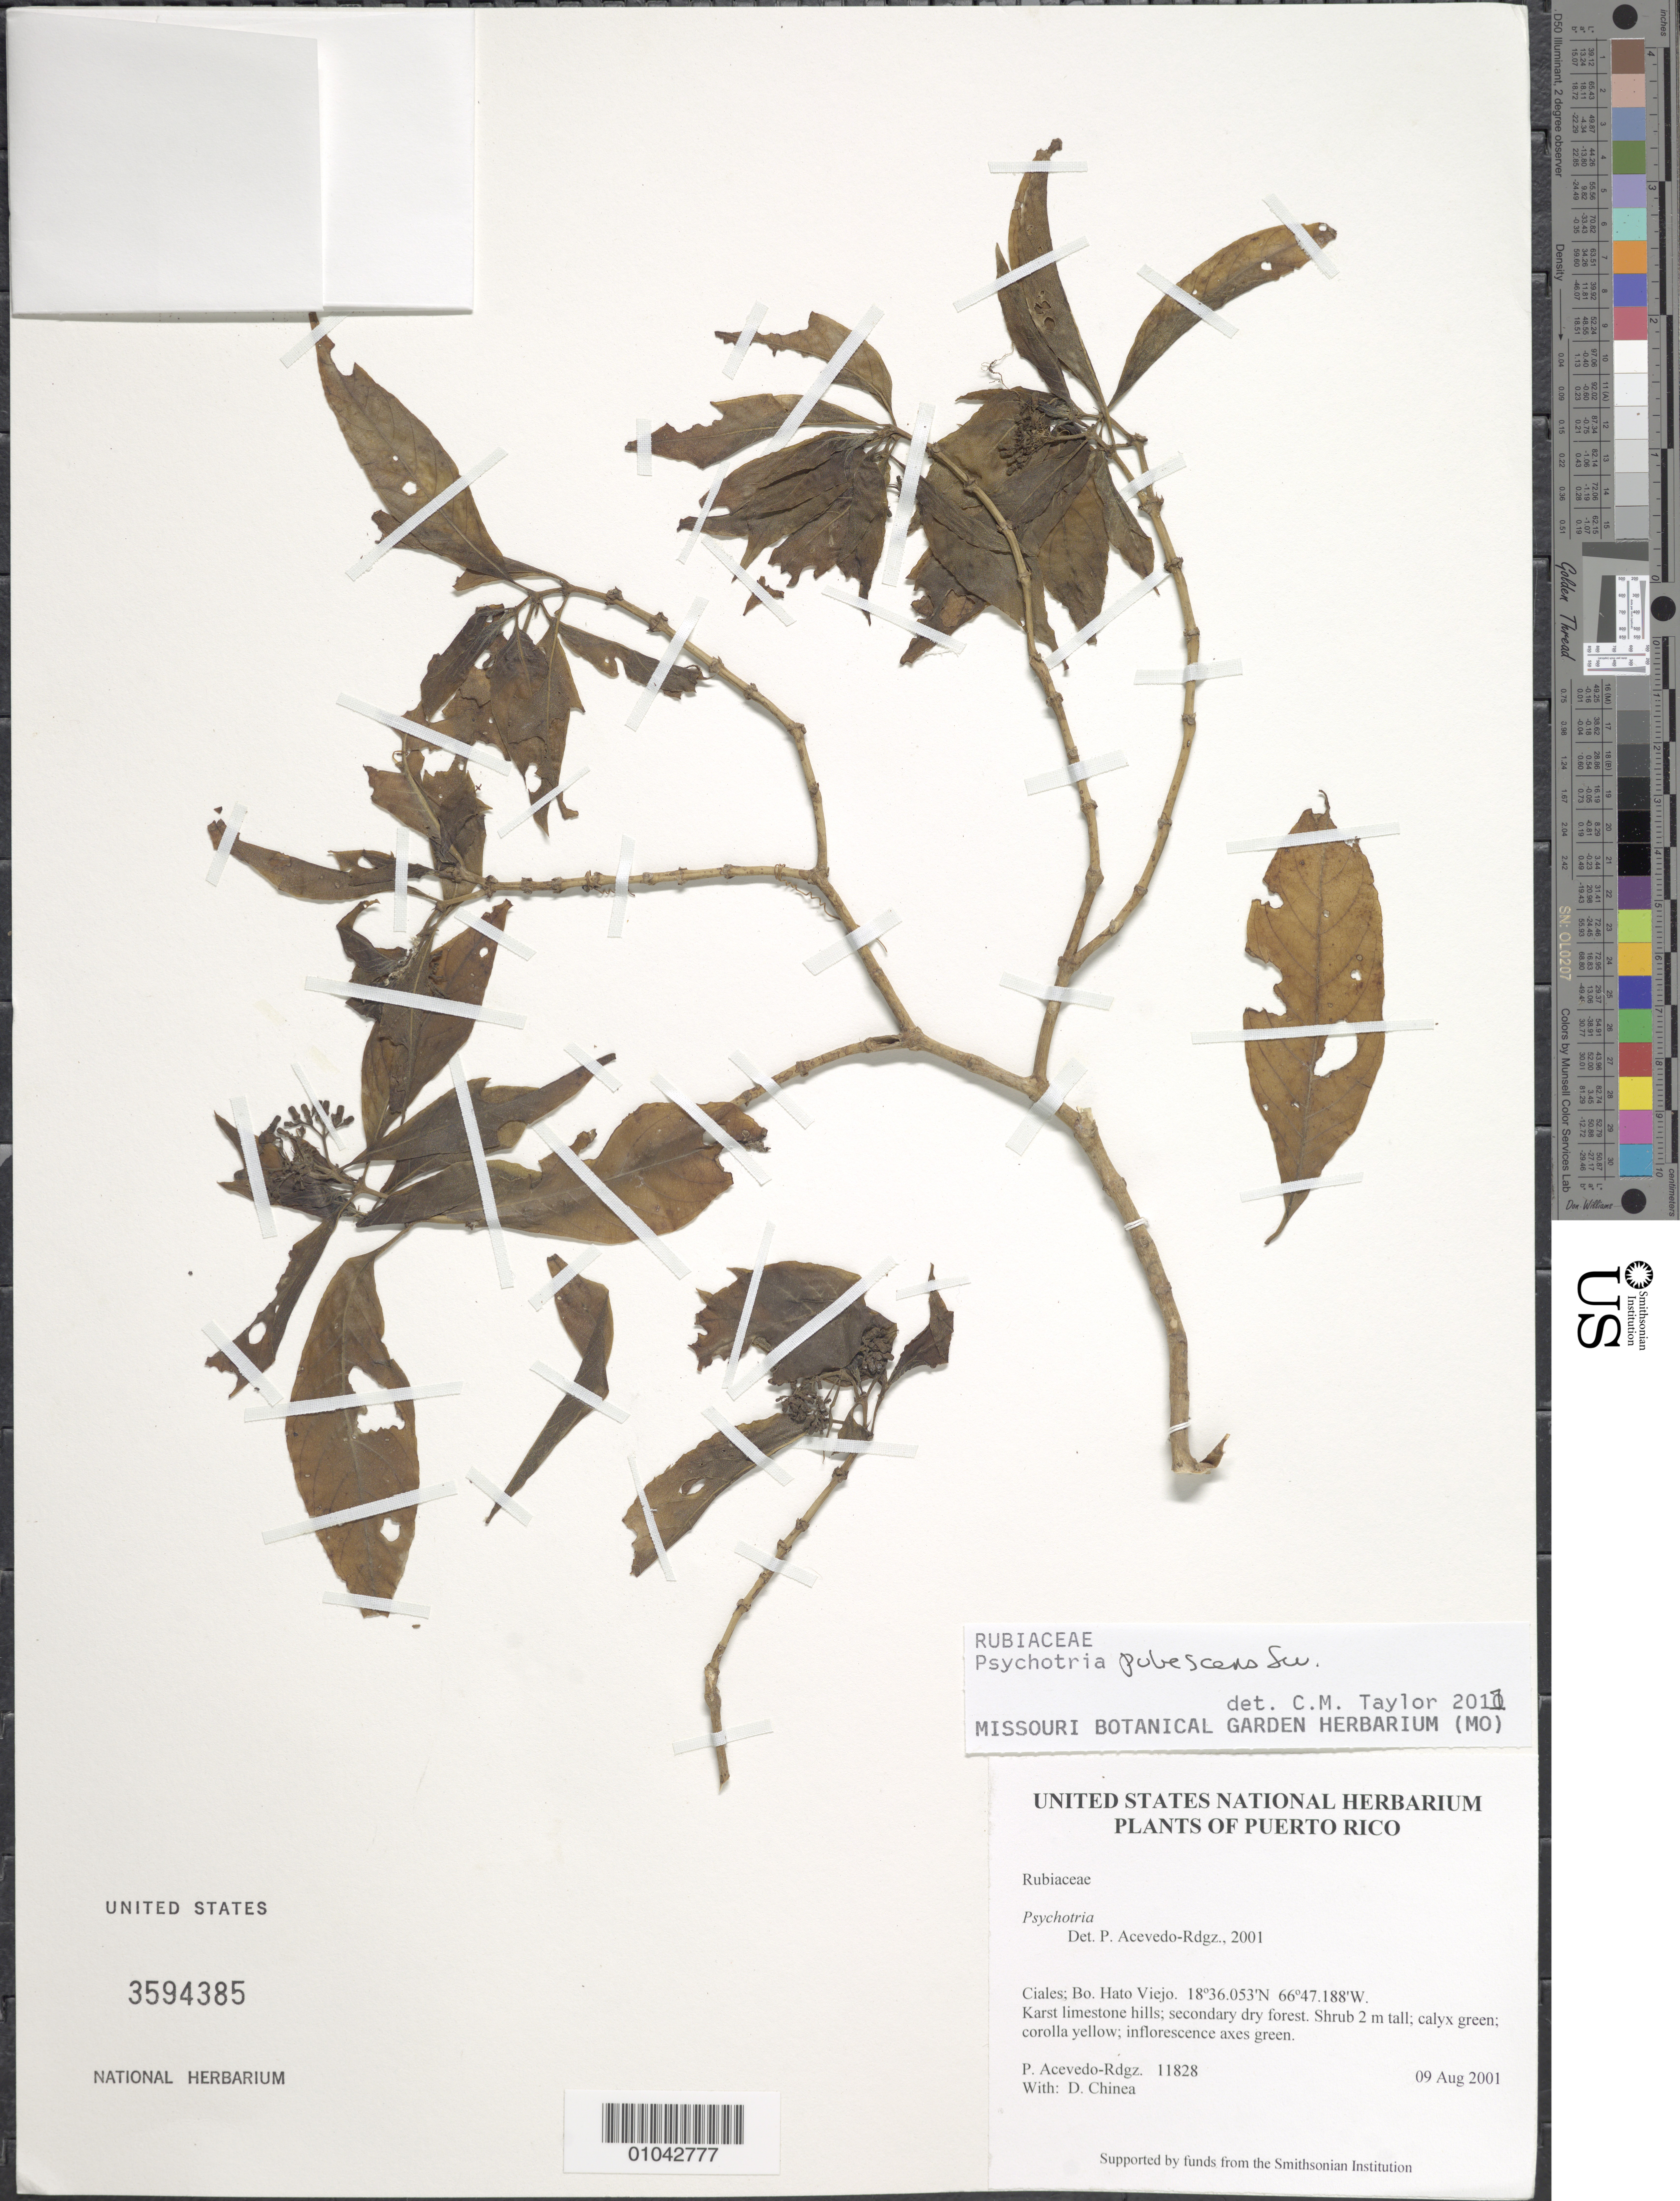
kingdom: Plantae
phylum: Tracheophyta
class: Magnoliopsida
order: Gentianales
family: Rubiaceae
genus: Psychotria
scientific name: Psychotria pubescens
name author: Sw.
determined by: Acevedo-Rodríguez, P., (BOT), Smithsonian Institution - National Museum of Natural History (UNITED STATES)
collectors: P. Acevedo-Rodr. & D. Chinea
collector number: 11828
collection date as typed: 09 Aug 2001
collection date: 2001-08-09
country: Puerto Rico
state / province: Ciales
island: Puerto Rico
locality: Bo. Hato Viejo.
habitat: Karst limestone hills; secondary dry forest.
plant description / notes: US, NY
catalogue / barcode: US 3594385